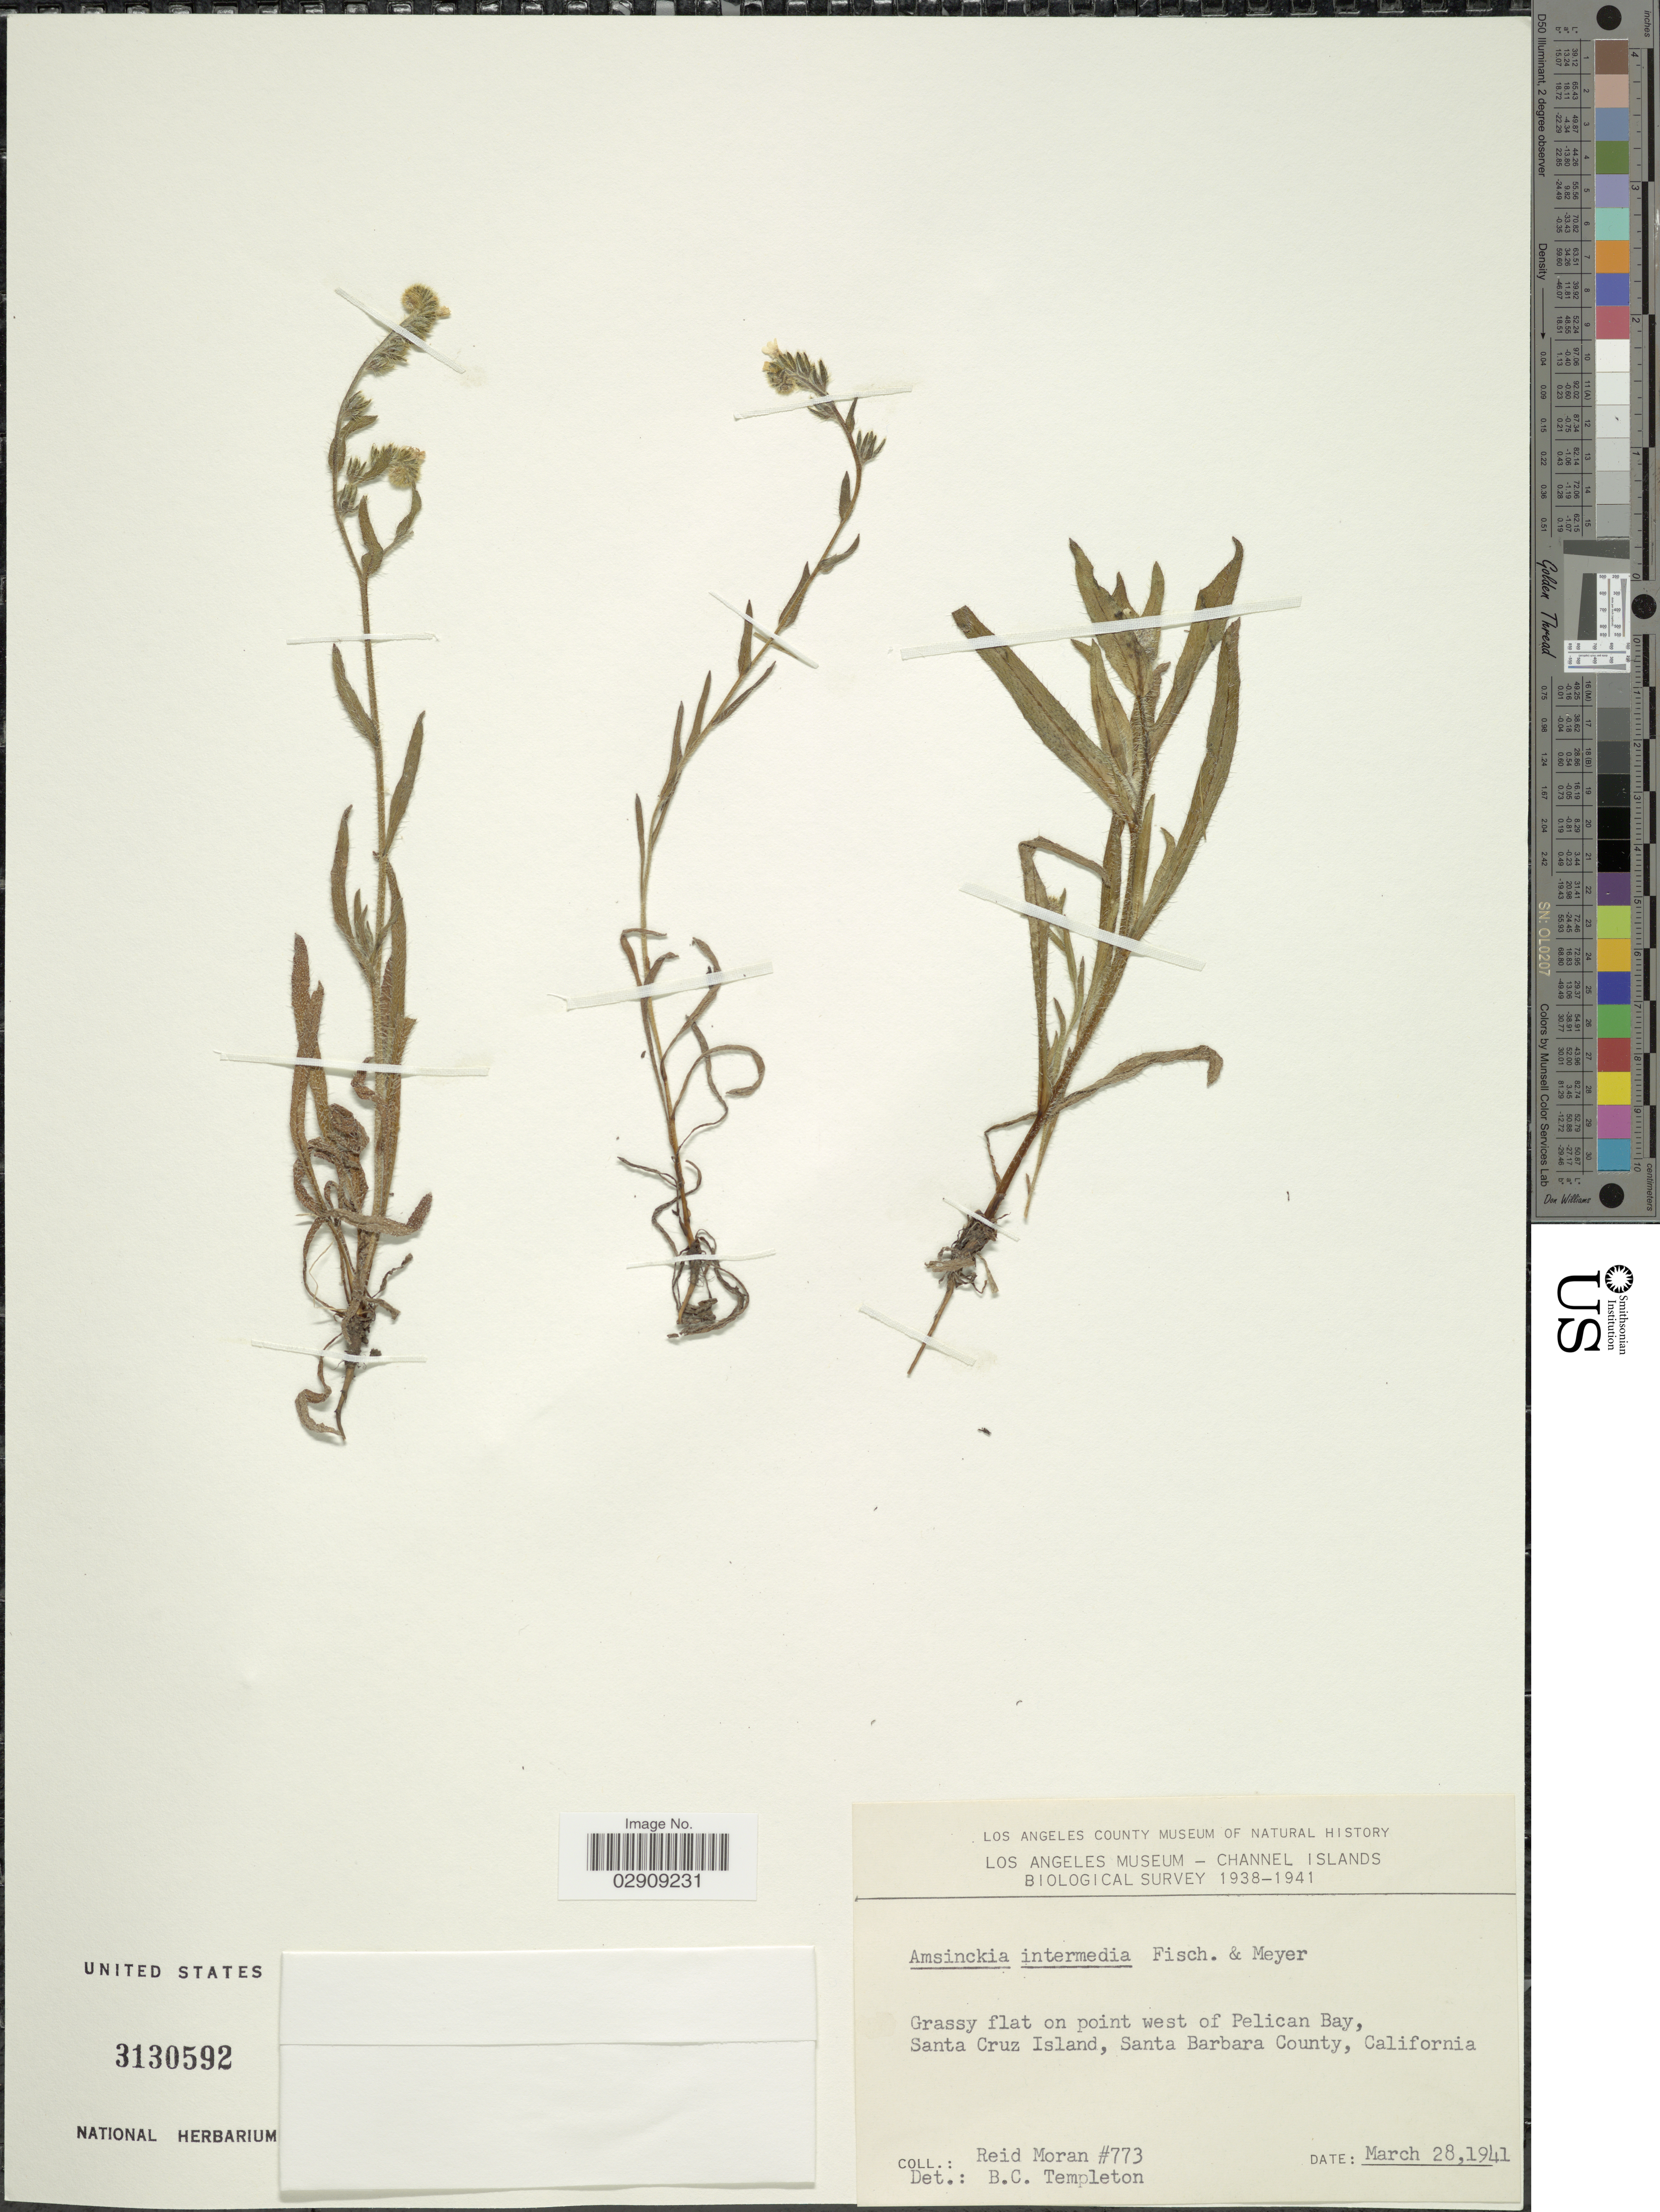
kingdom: Plantae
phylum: Tracheophyta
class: Magnoliopsida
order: Boraginales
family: Boraginaceae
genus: Amsinckia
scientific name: Amsinckia menziesii var. intermedia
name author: (Fisch. & C.A. Mey.) Ganders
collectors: R. V. Moran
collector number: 773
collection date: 1941-03-28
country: United States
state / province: California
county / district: Santa Barbara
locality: Grassy flat on point west of Pelican Bay, Santa Cruz Island, Santa Barbara County.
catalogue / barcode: US 3130592